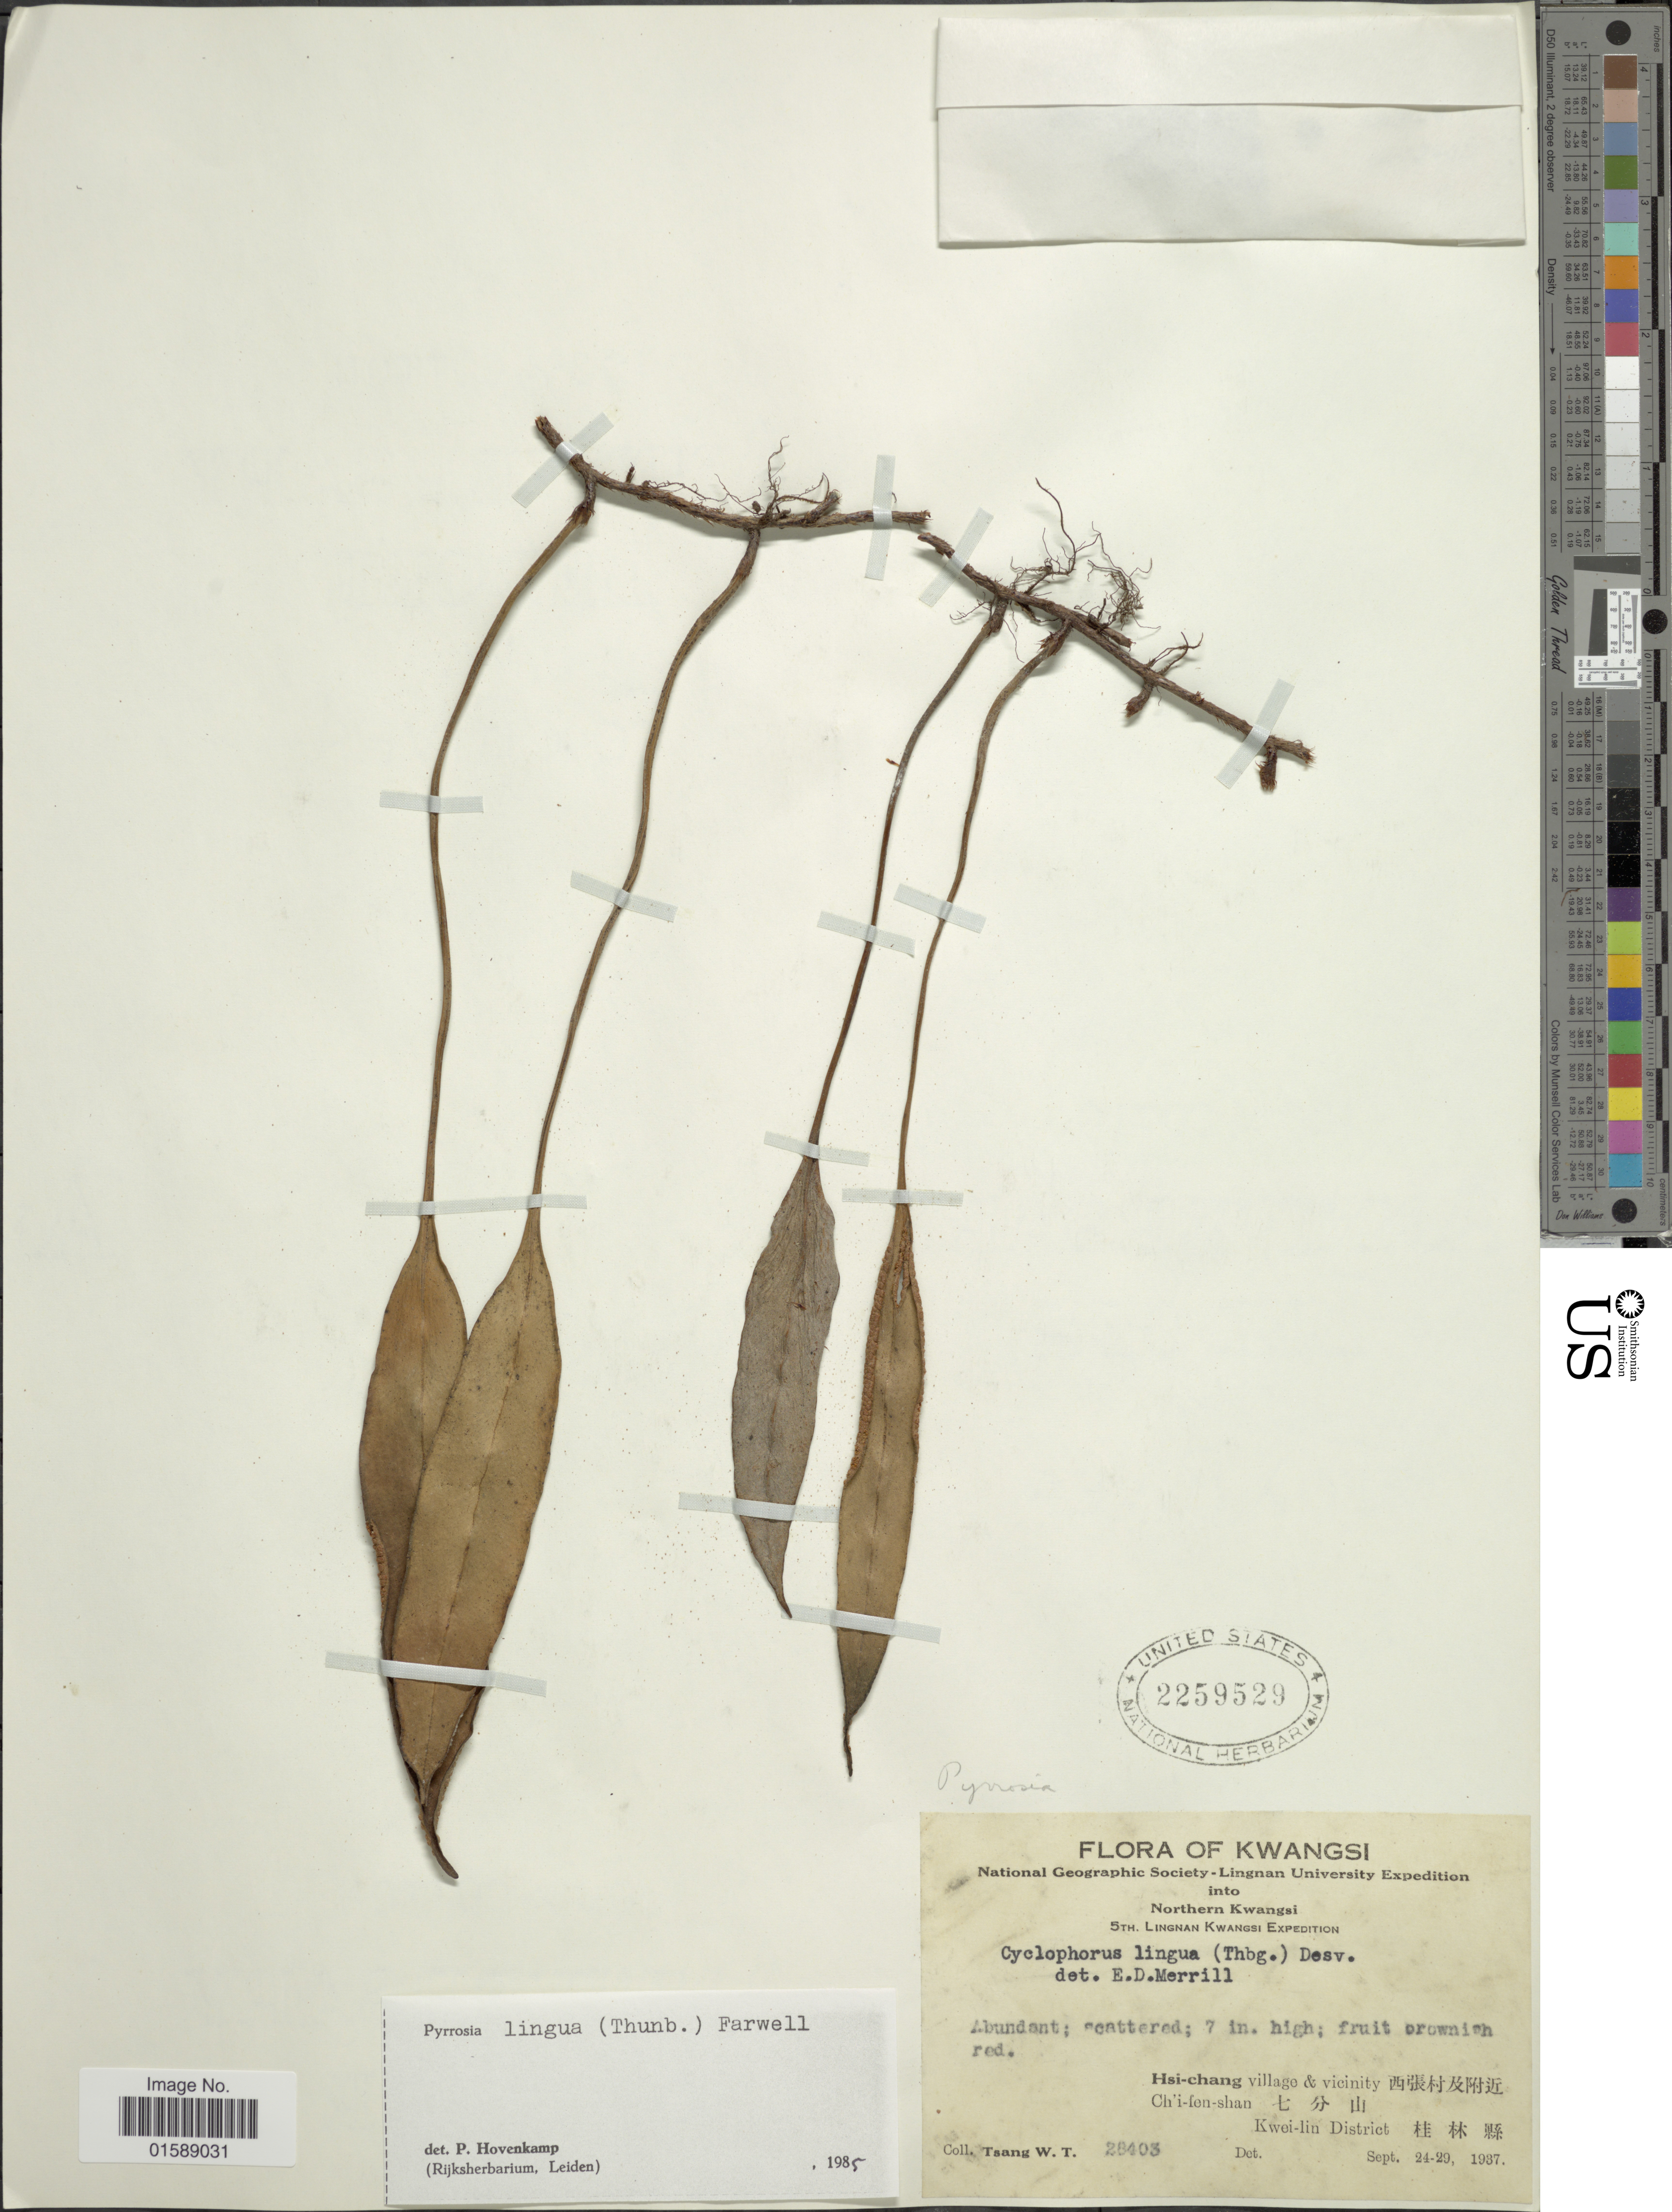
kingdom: Plantae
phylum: Tracheophyta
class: Polypodiopsida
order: Polypodiales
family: Polypodiaceae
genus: Pyrrosia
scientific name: Pyrrosia lingua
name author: (Thurb.) Farw.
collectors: W. T. Tsang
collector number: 28403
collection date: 1937-09-24/1937-09-29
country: China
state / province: Guangxi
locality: Northern Kwangsi. Hsi-chang village & vicinity. Ch'i-fen-shan. Kwei-lin District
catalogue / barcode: US 2259529